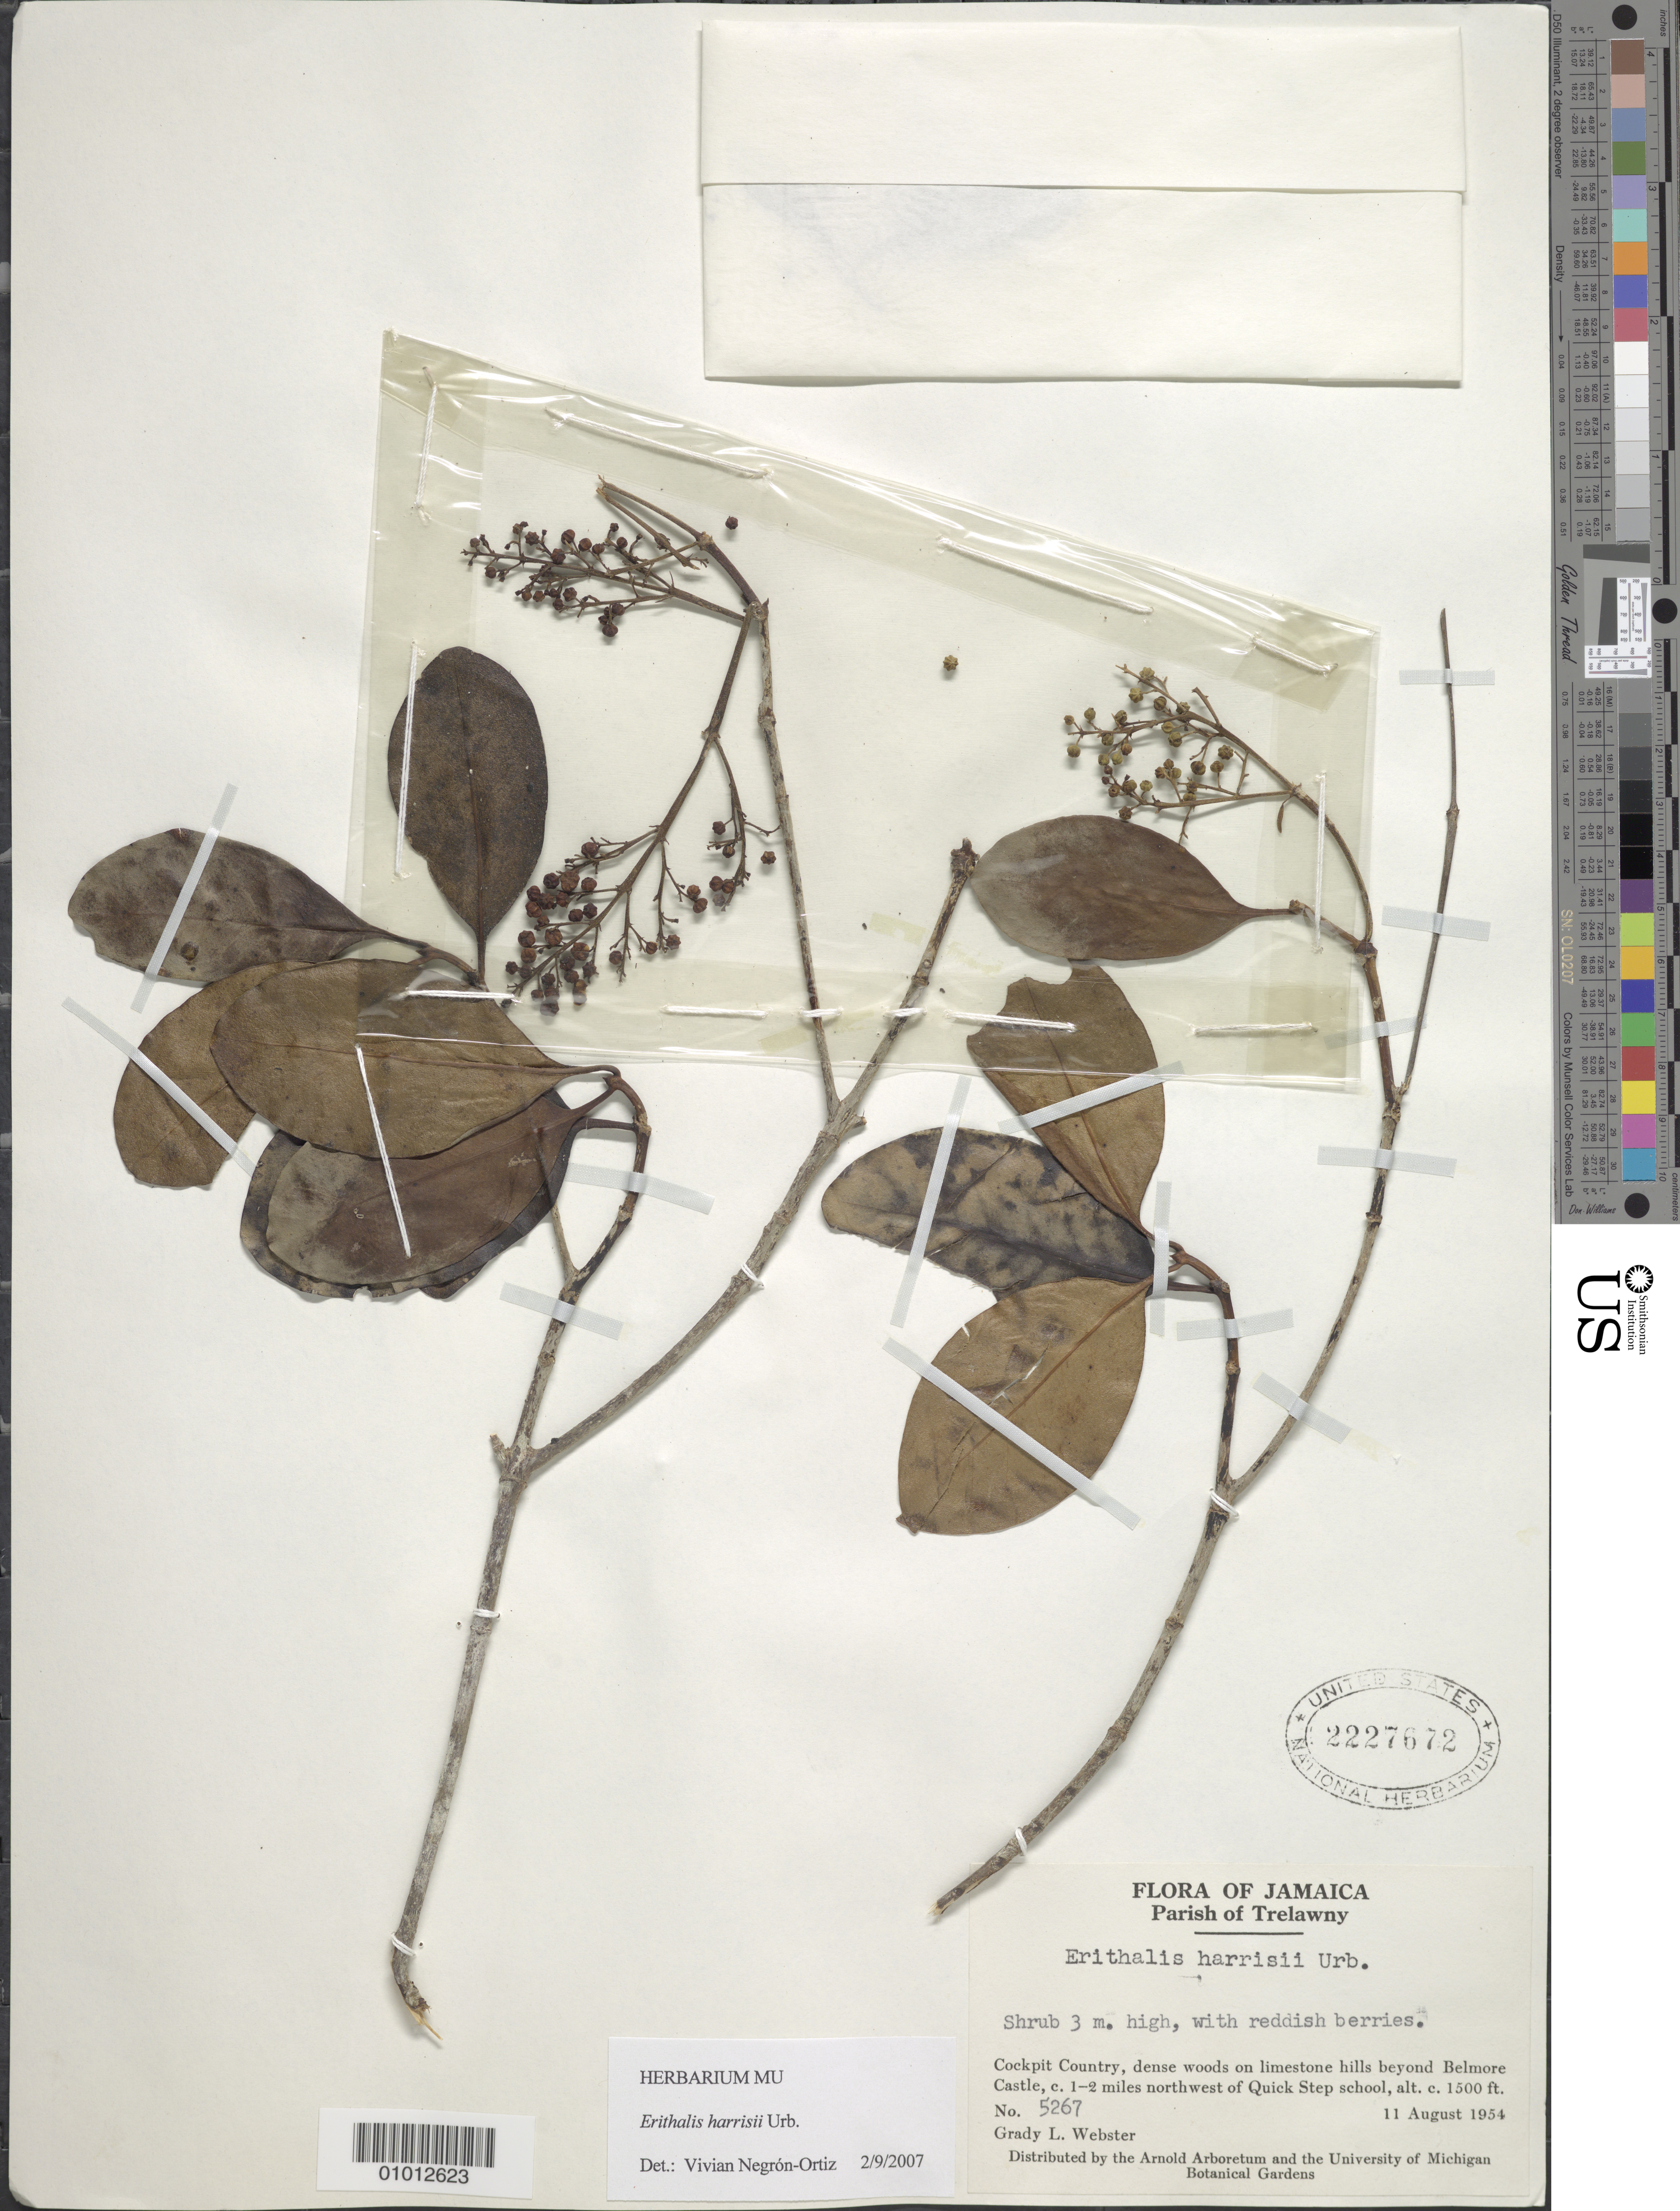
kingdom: Plantae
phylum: Tracheophyta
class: Magnoliopsida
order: Gentianales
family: Rubiaceae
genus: Erithalis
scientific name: Erithalis harrisii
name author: Urb.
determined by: Negrón-Ortiz, V.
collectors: G. L. Webster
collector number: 5267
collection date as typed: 11 Aug 1954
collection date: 1954-08-11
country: Jamaica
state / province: Trelawny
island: Jamaica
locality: Cockpit Country, hills beyond Belmore Castle, ca. 1-2 miles northwest of Quick Step school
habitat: Dense woods on limestone hills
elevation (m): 457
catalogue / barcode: US 2227672